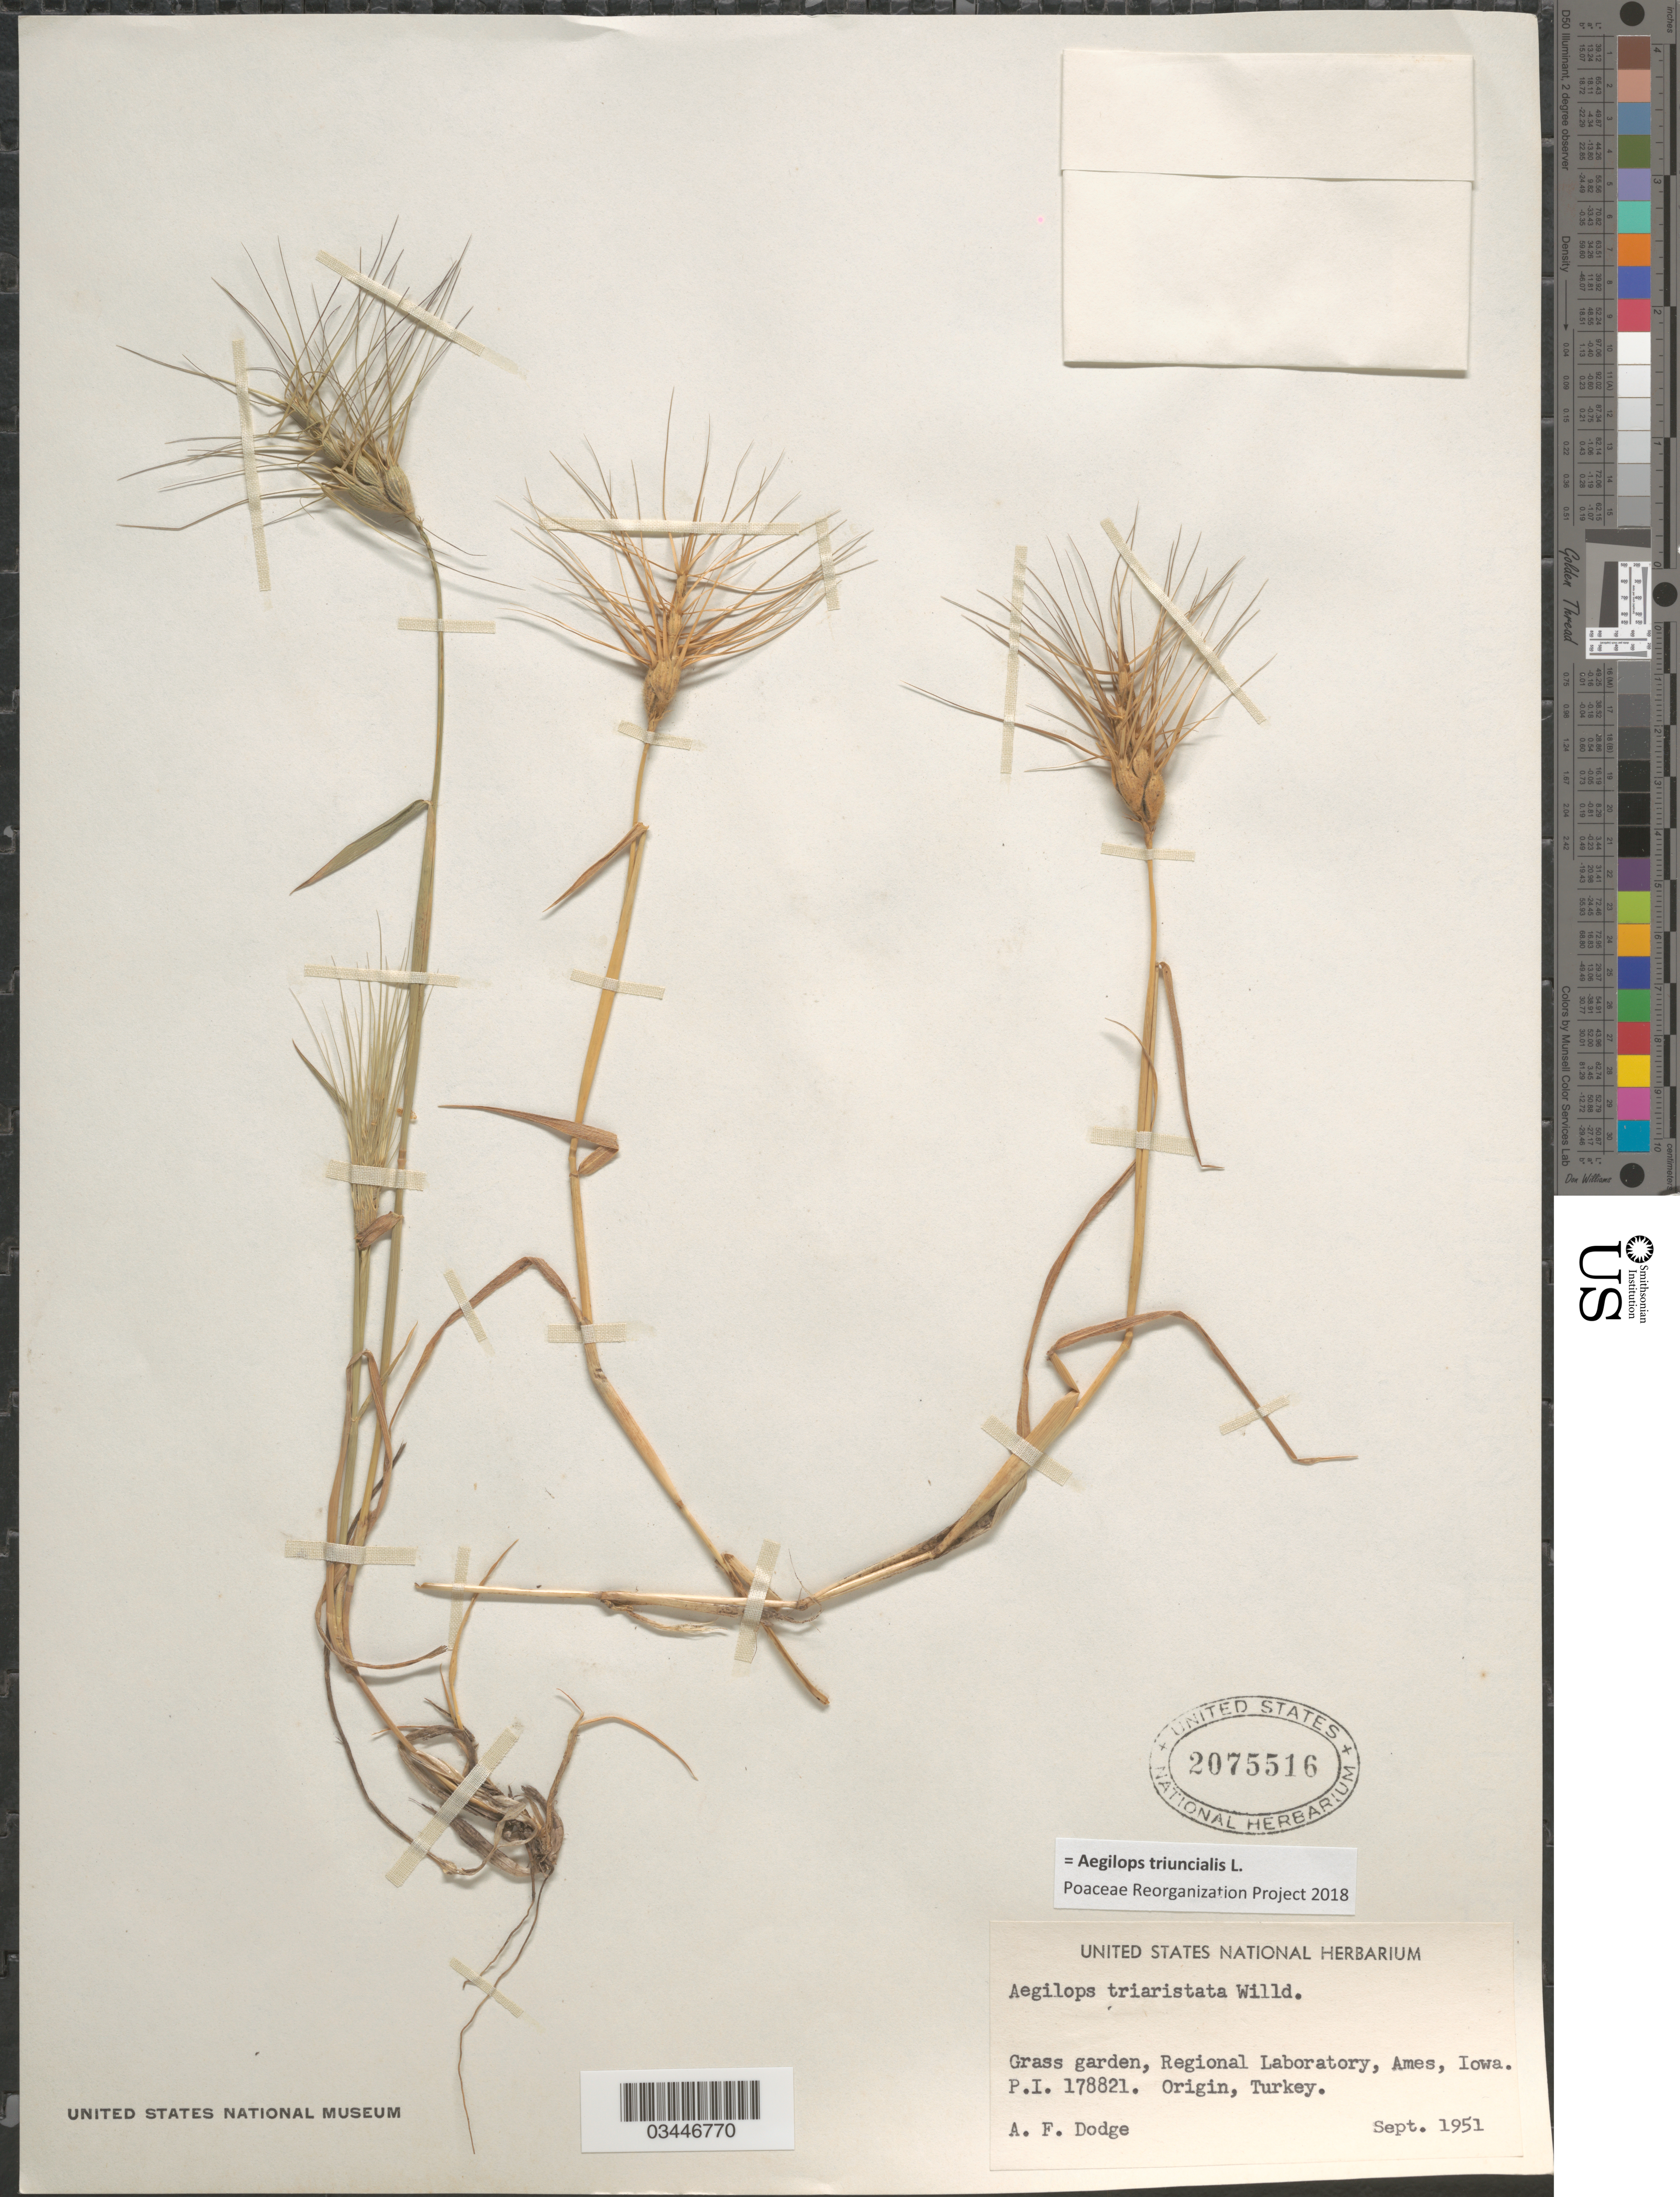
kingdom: Plantae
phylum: Tracheophyta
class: Liliopsida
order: Poales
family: Poaceae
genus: Aegilops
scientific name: Aegilops triuncialis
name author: L.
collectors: A. Dodge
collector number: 178821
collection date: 1951-09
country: United States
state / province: Iowa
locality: Grass garden, Regional Laboratory, Ames.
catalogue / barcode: US 2075516